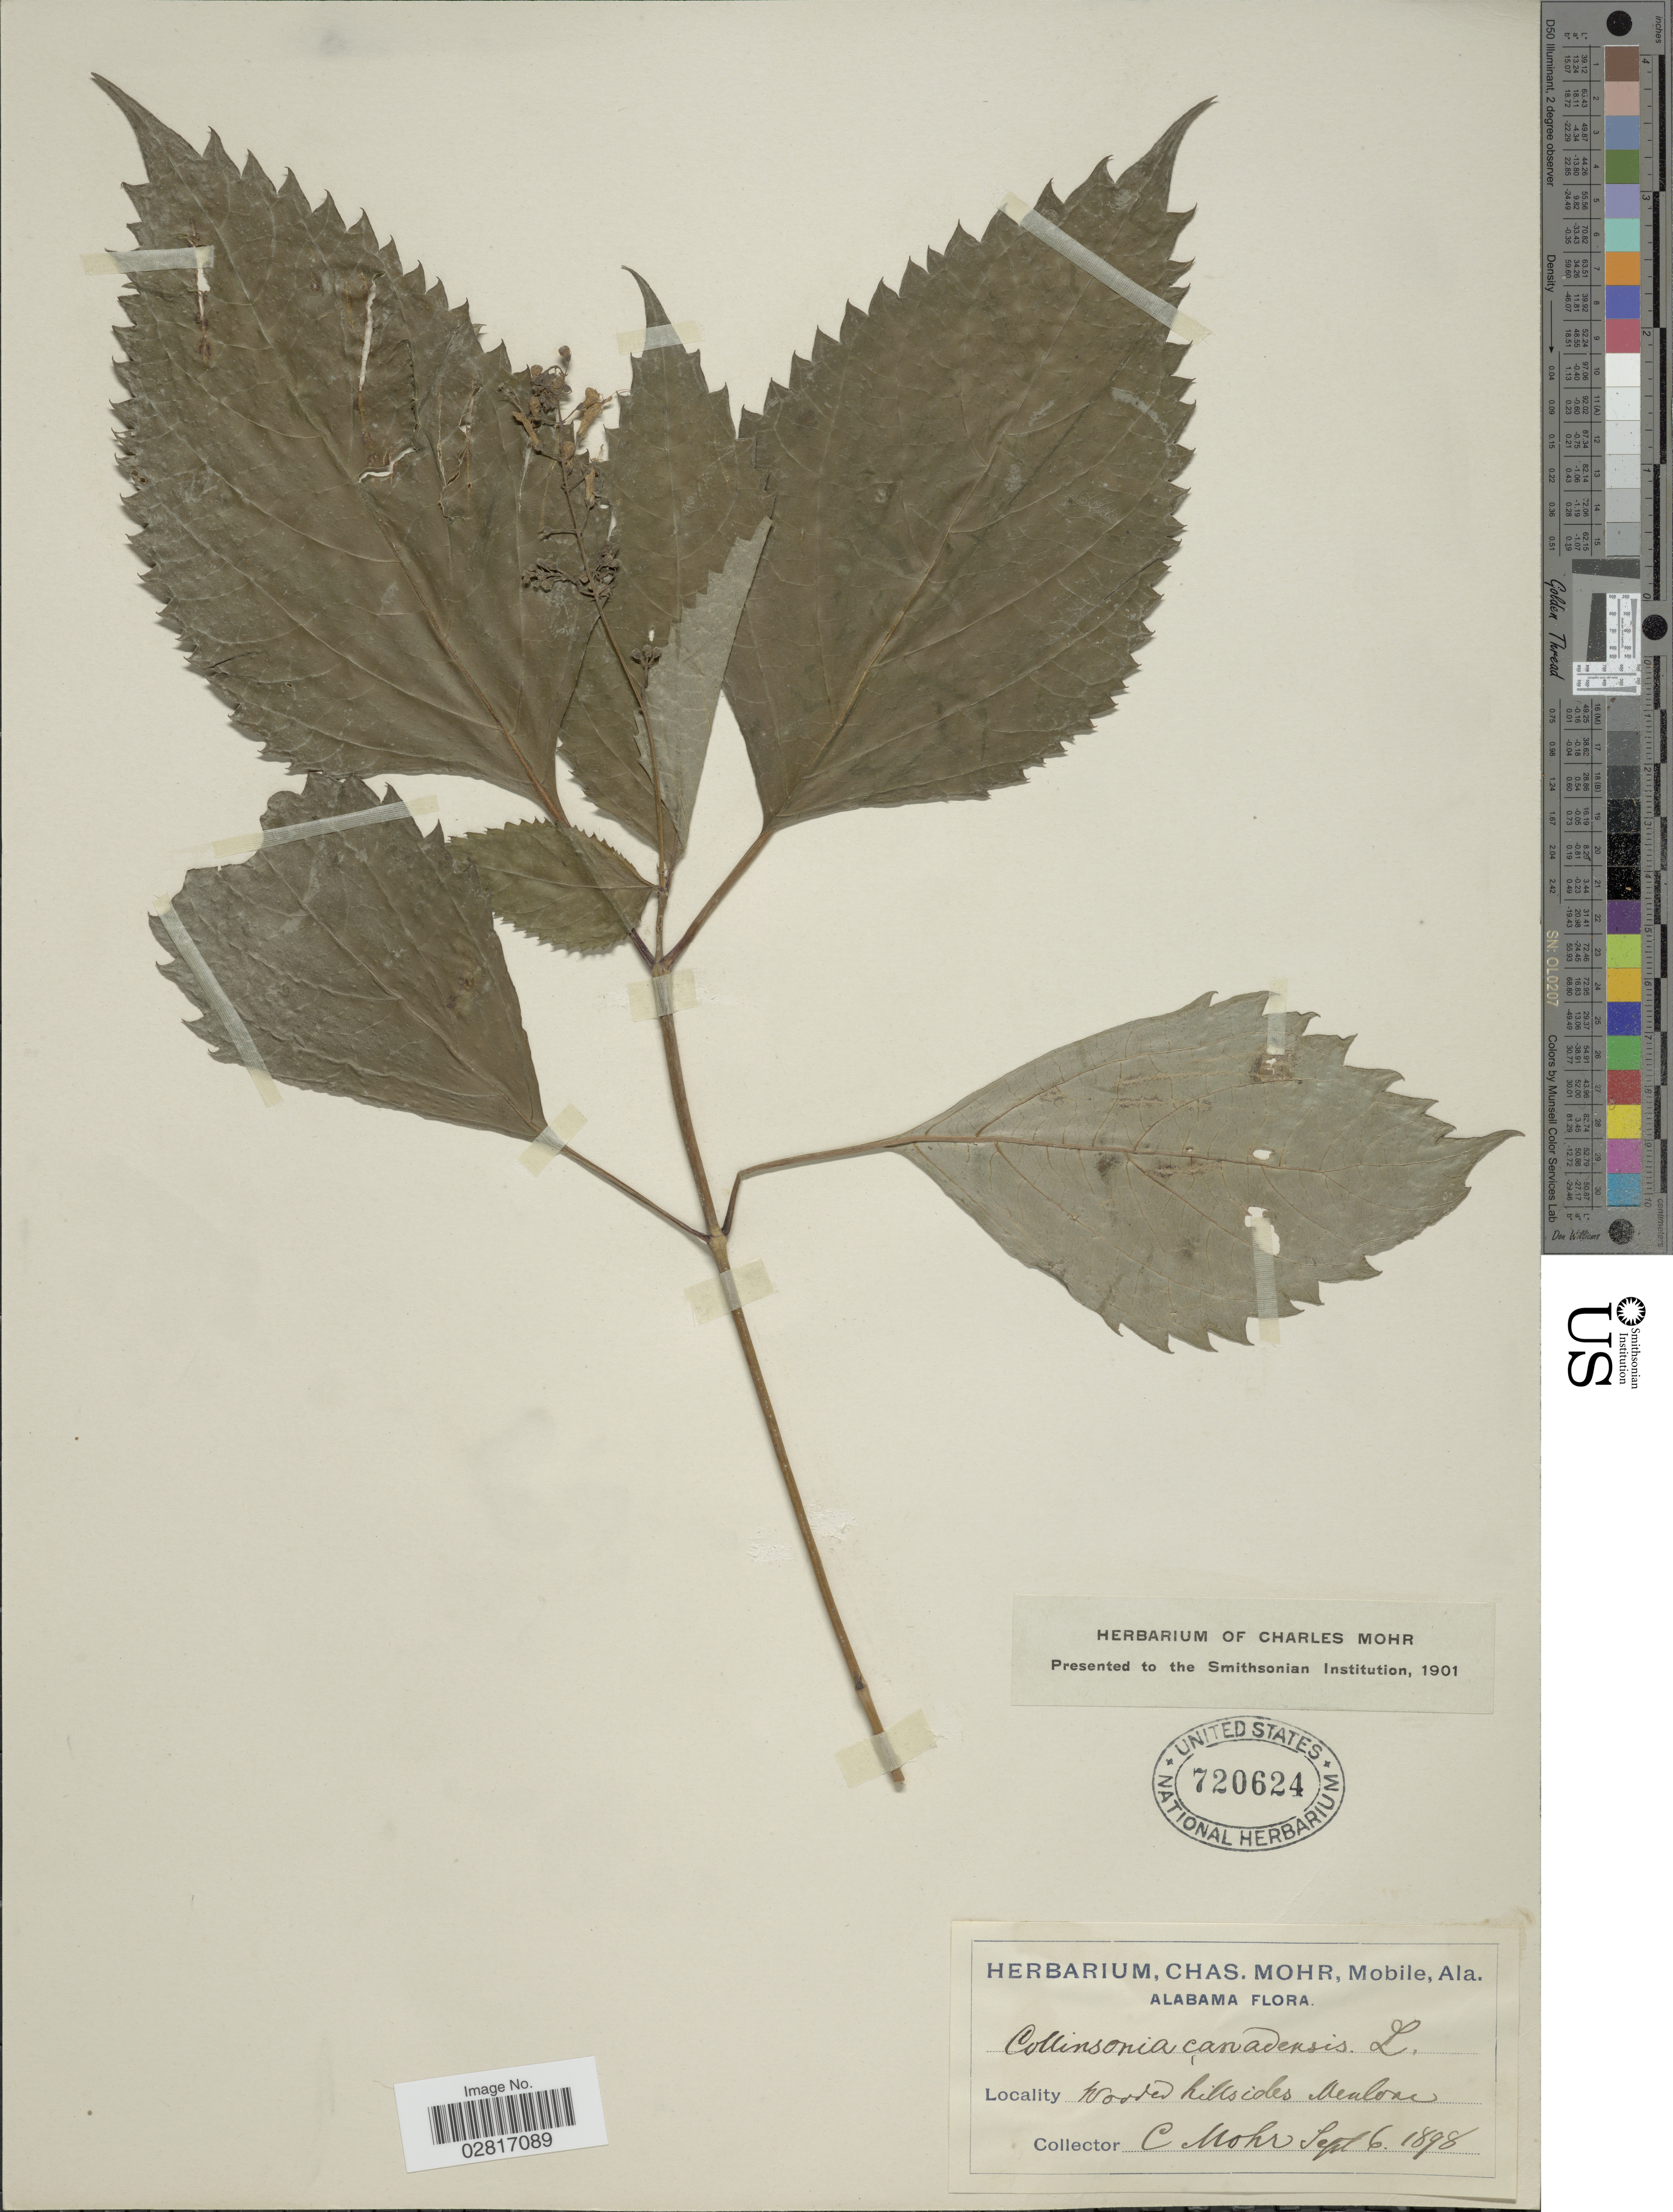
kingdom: Plantae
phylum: Tracheophyta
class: Magnoliopsida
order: Lamiales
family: Lamiaceae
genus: Collinsonia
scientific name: Collinsonia canadensis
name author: L.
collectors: Mohr, C. T. (herbarium)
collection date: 1898-09-06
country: United States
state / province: Alabama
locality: Wooded hillsides Mentone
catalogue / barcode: US 720624